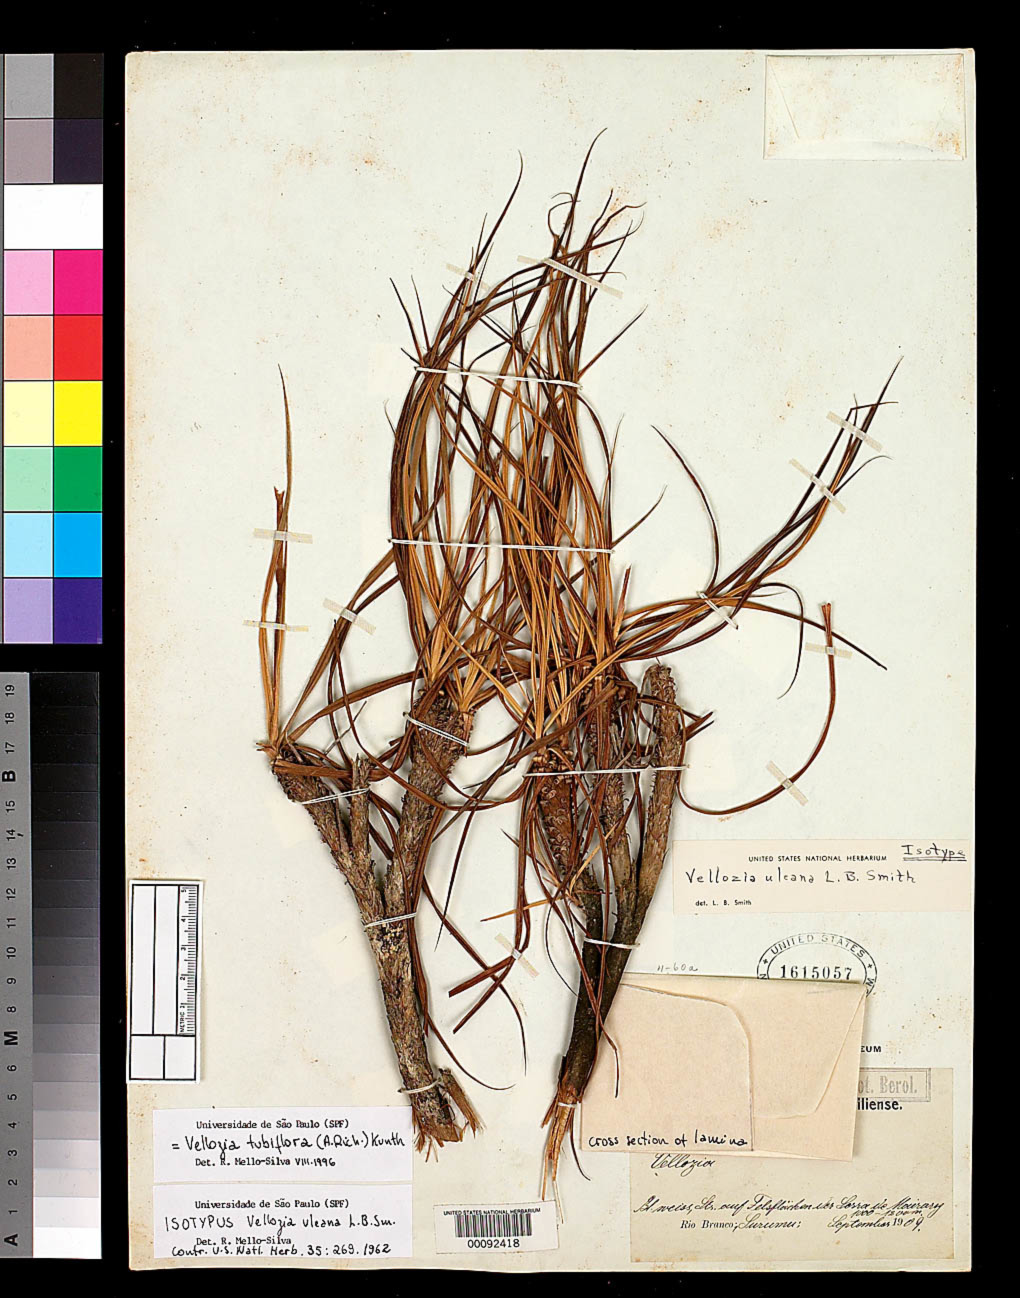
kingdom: Plantae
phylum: Tracheophyta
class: Liliopsida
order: Pandanales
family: Velloziaceae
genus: Vellozia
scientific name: Vellozia uleana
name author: L.B. Sm.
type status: Isotype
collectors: E. H. Ule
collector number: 8372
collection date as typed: Sep 1909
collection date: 1909-09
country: Brazil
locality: Serra de Mourary, Rio Blanco, Surumu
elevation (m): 1000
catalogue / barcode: US 1615057